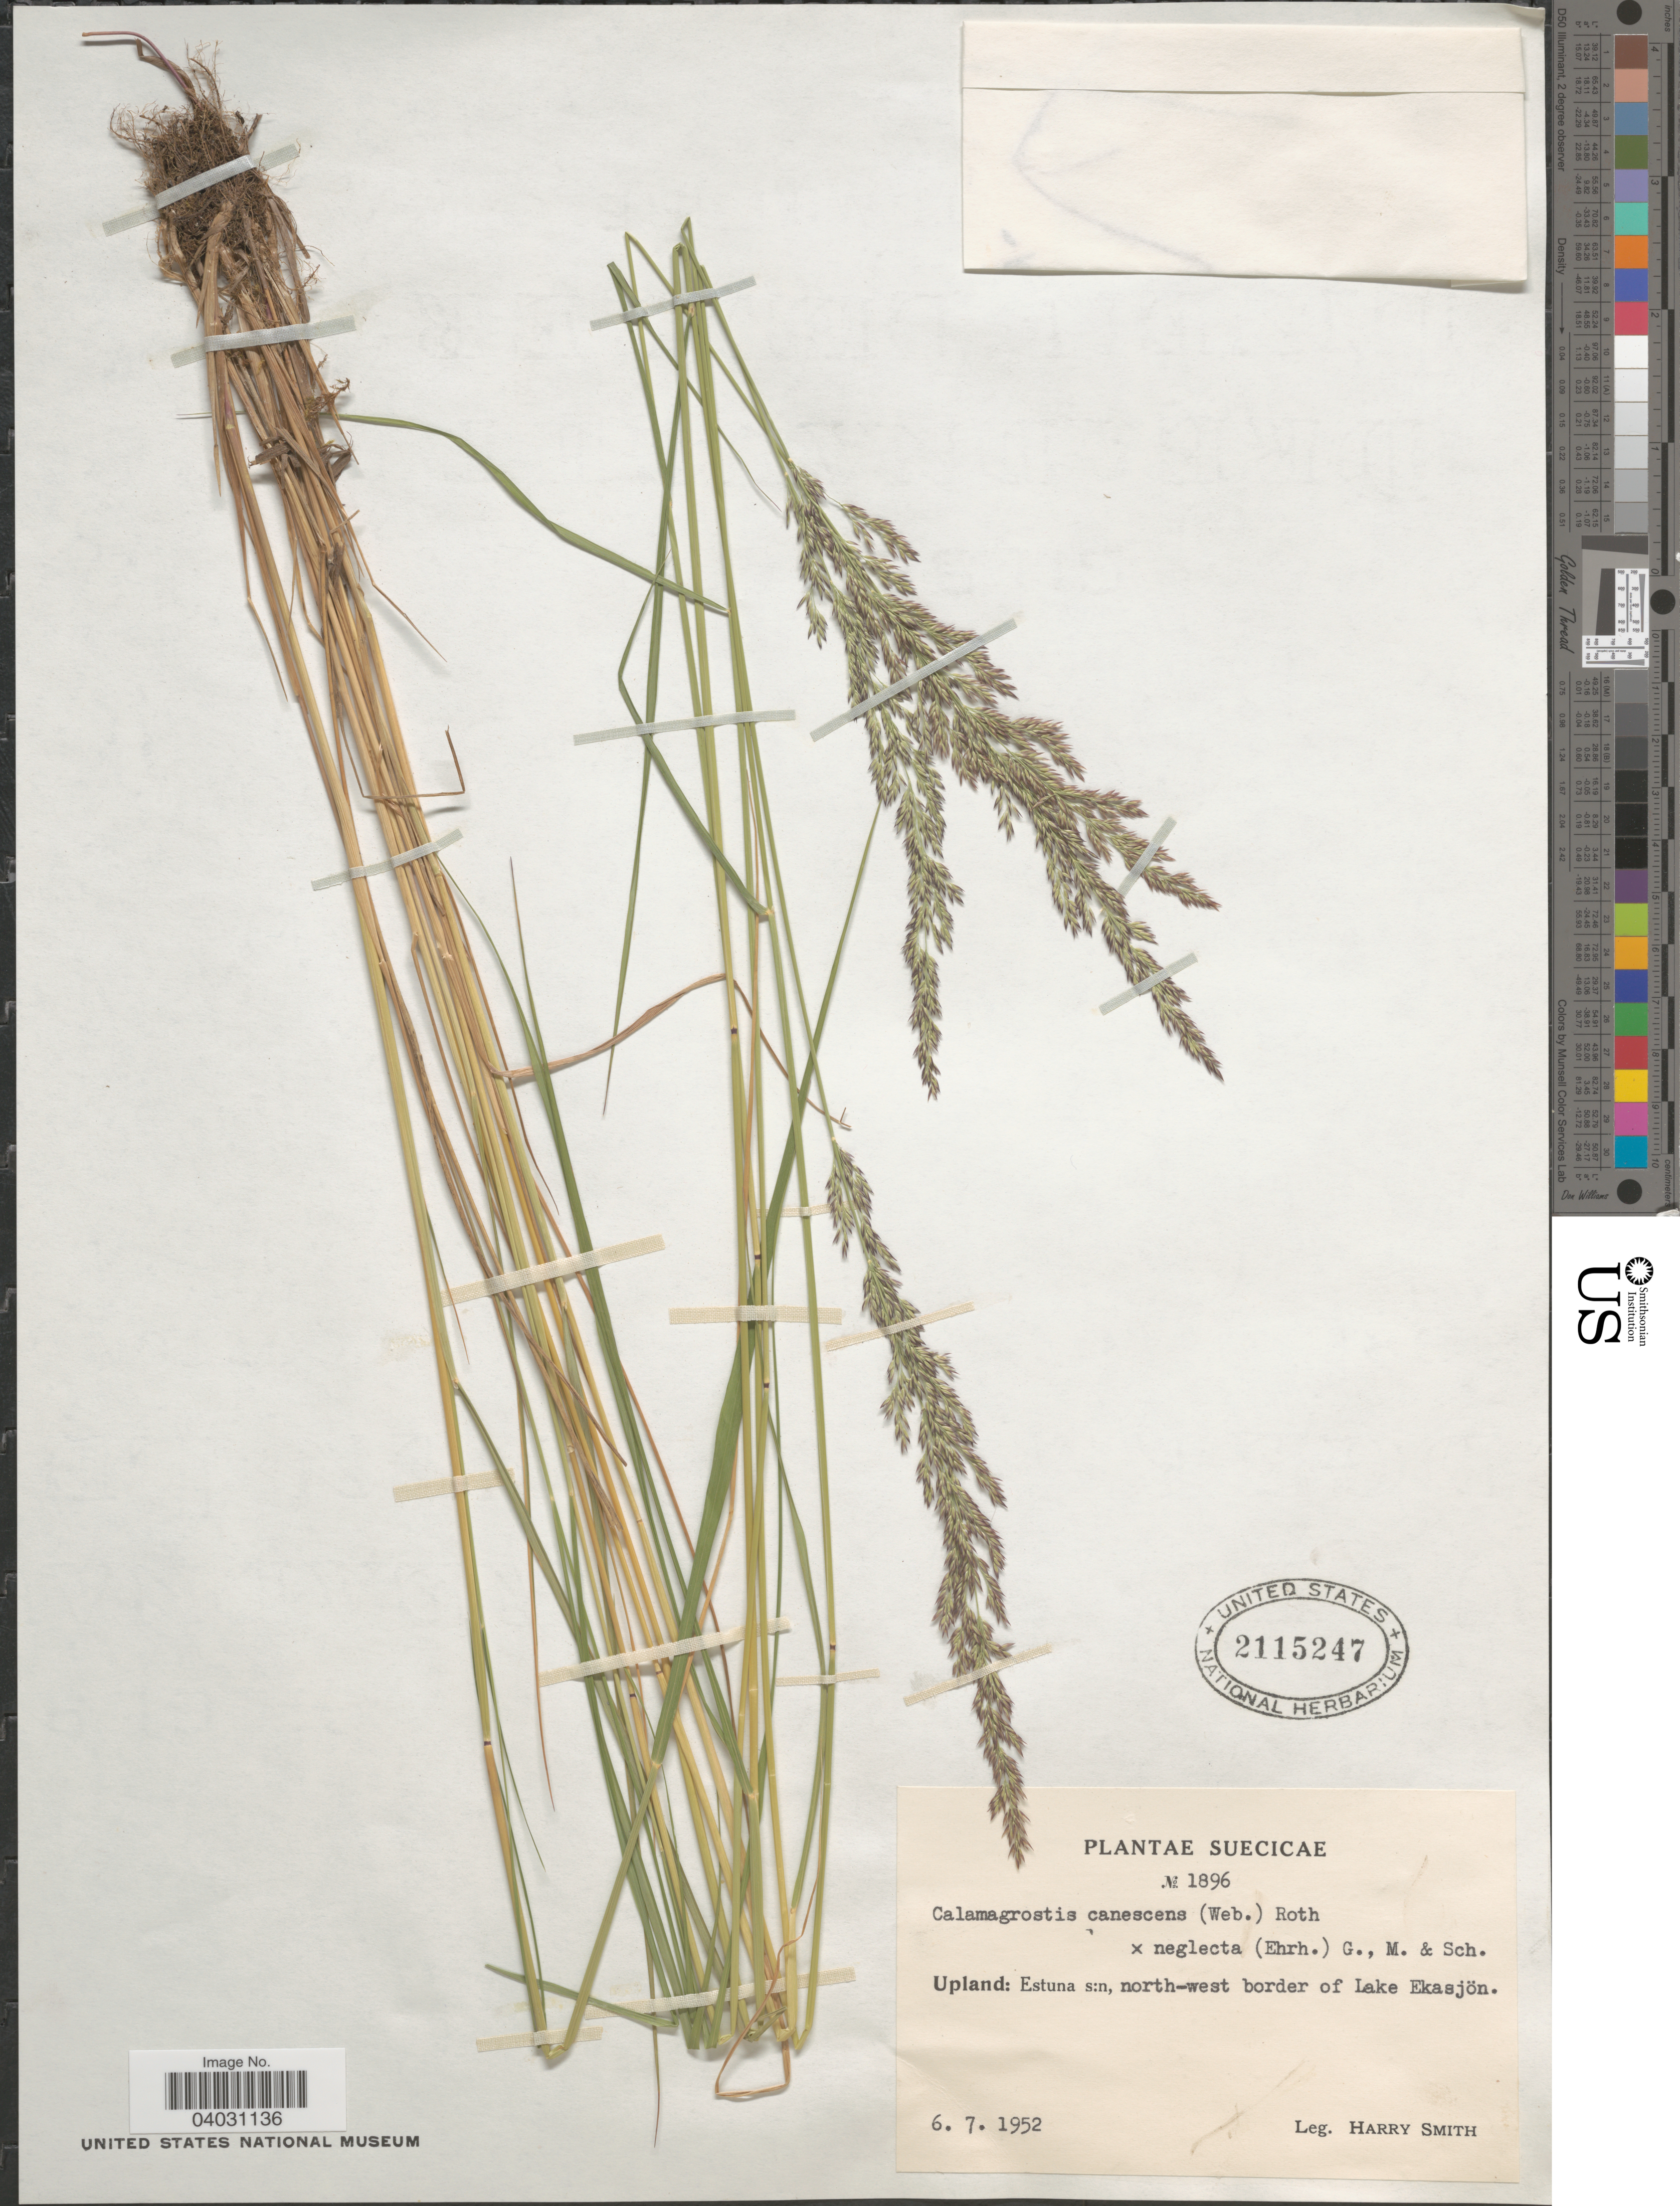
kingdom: Plantae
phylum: Tracheophyta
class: Liliopsida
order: Poales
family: Poaceae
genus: Calamagrostis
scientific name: Calamagrostis canescens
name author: (G.H. Weber) Roth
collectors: H. Smith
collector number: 1896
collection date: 1952-07-06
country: Sweden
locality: Suecicae. Upland: Estuna s:n, north-west border of Lake Ekasjön.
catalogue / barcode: US 2115247